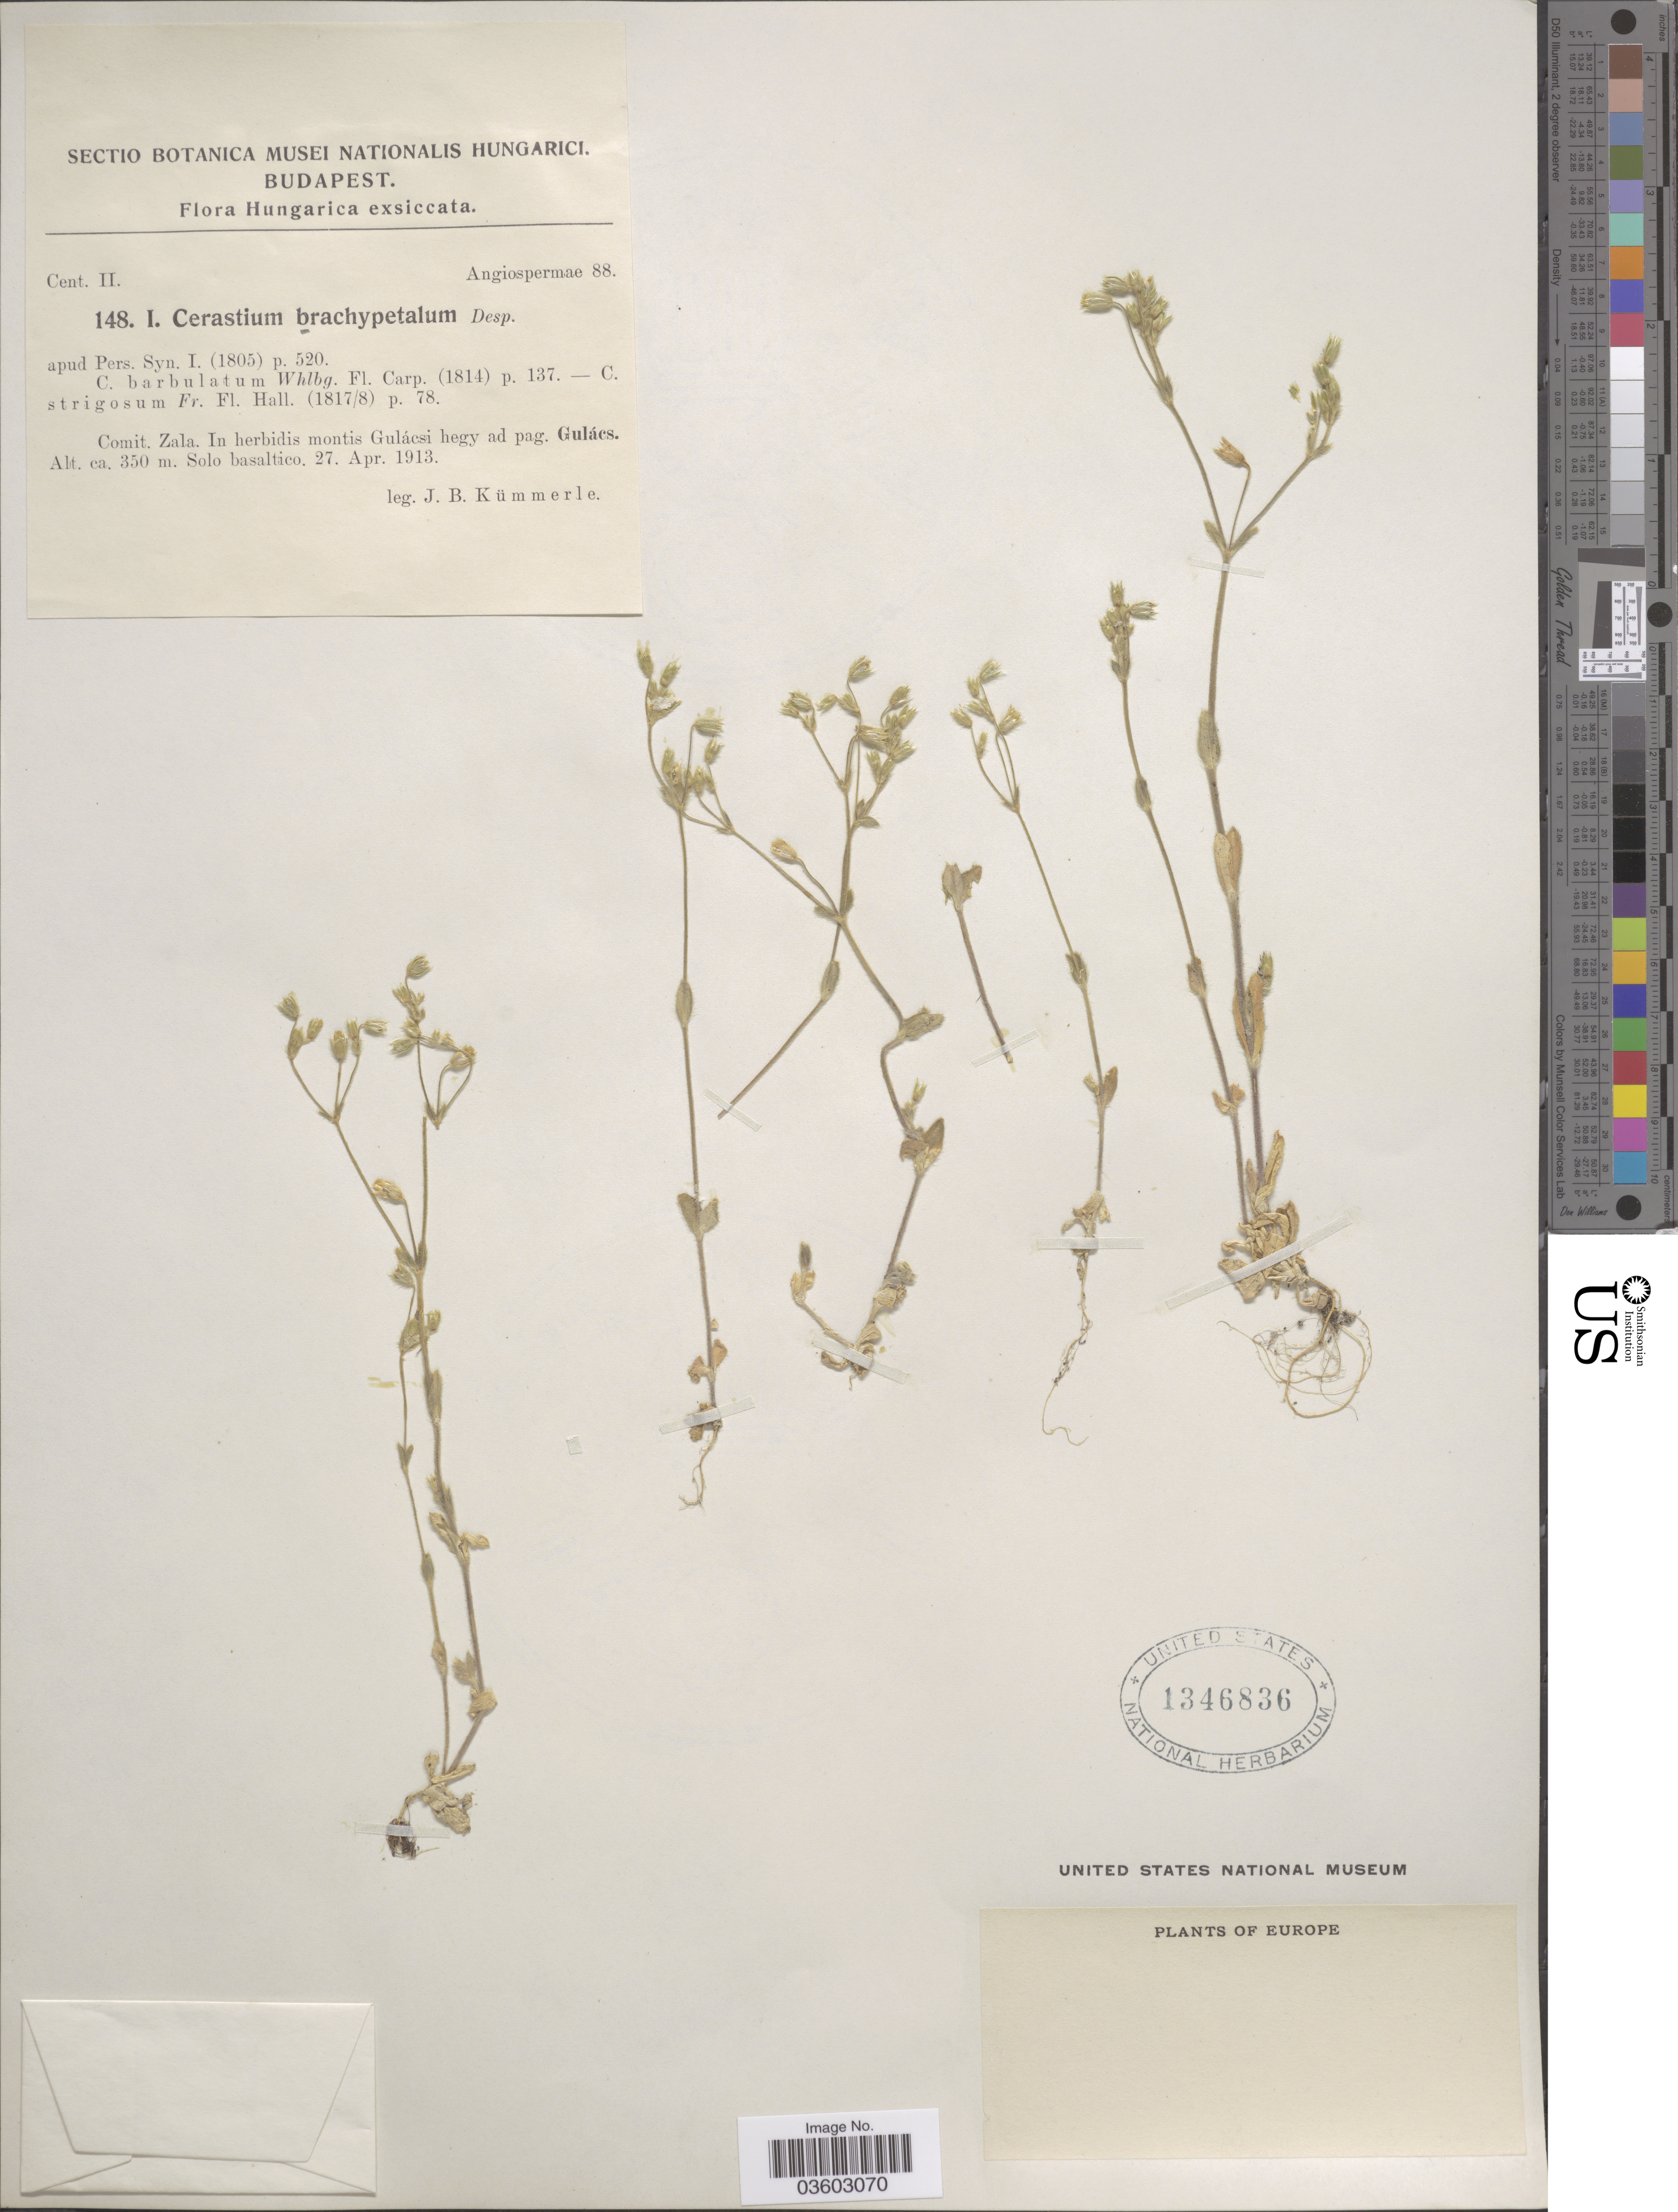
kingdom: Plantae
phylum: Tracheophyta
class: Magnoliopsida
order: Caryophyllales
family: Caryophyllaceae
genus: Cerastium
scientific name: Cerastium brachypetalum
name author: Pers.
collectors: J. Kummerle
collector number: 148I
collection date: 1913-04-27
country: Hungary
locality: Comit. Zala. In herbidis montis Gulácsi hegy ad pag. Gulács.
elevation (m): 350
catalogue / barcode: US 1346836